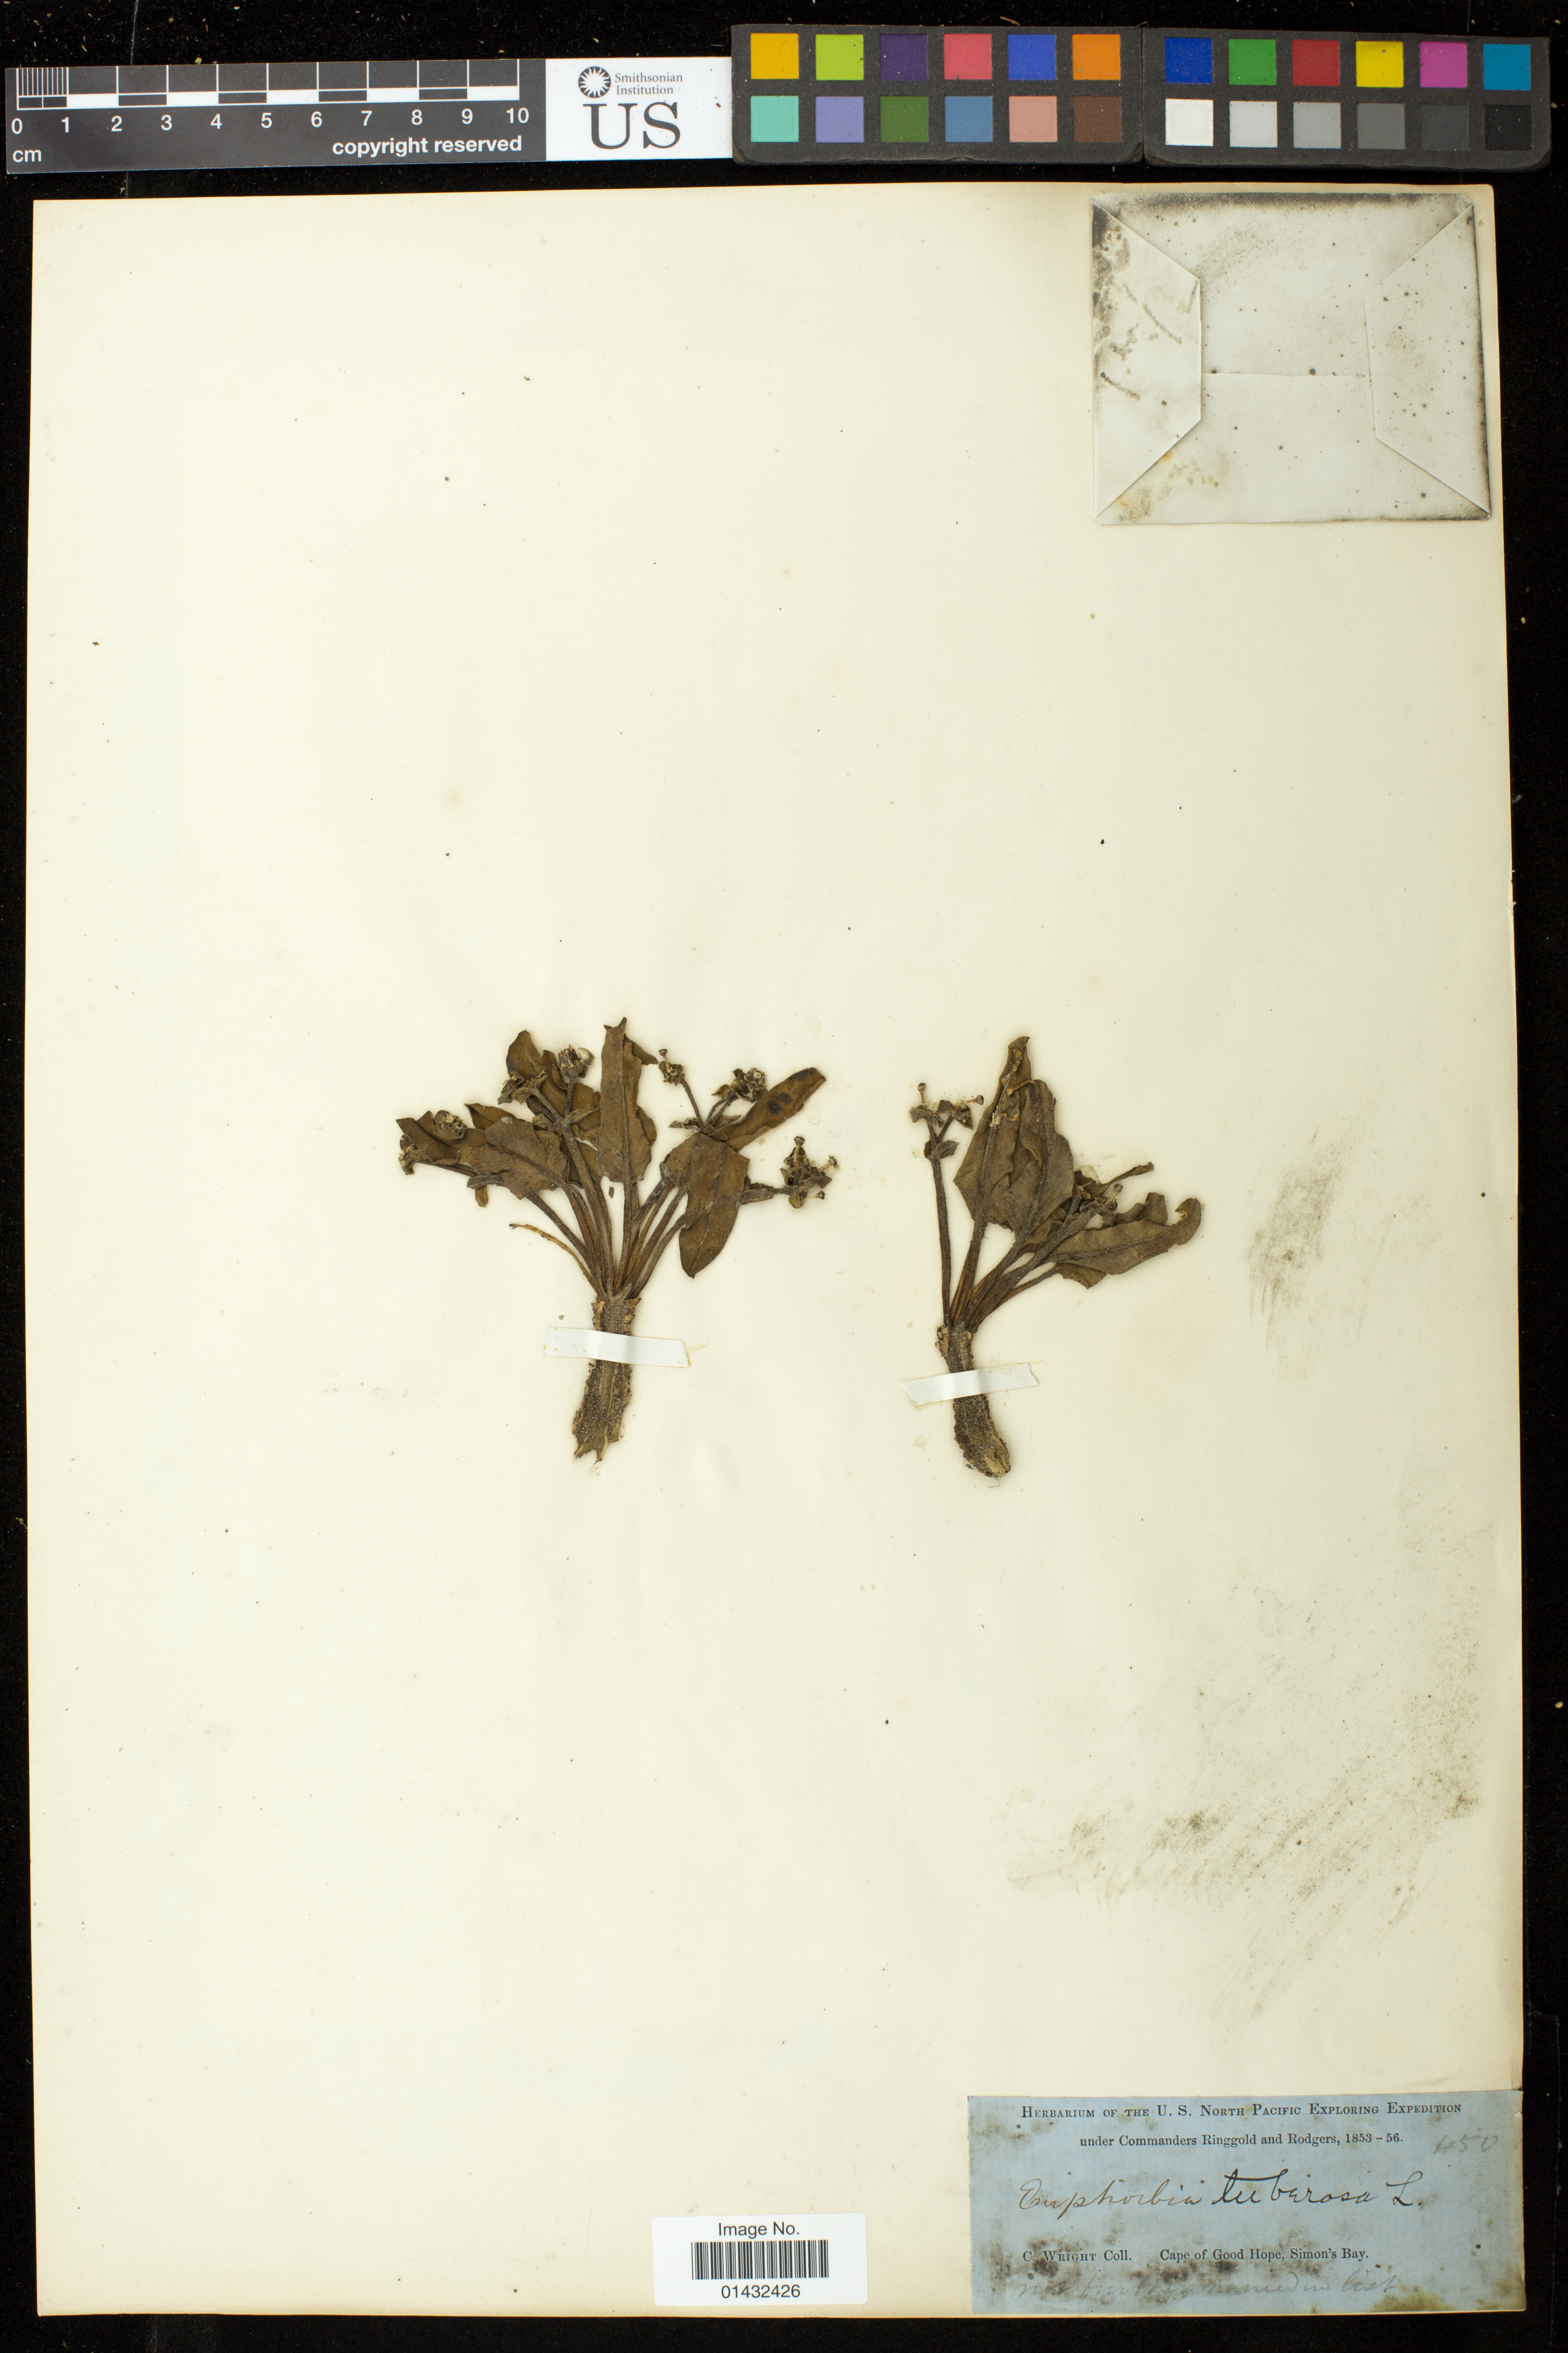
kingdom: Plantae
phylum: Tracheophyta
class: Magnoliopsida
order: Malpighiales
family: Euphorbiaceae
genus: Euphorbia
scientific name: Euphorbia tuberosa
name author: L.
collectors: C. Wright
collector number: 450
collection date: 1853/1856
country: South Africa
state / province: Western Cape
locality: Cape of Good Hope, Simon's Bay